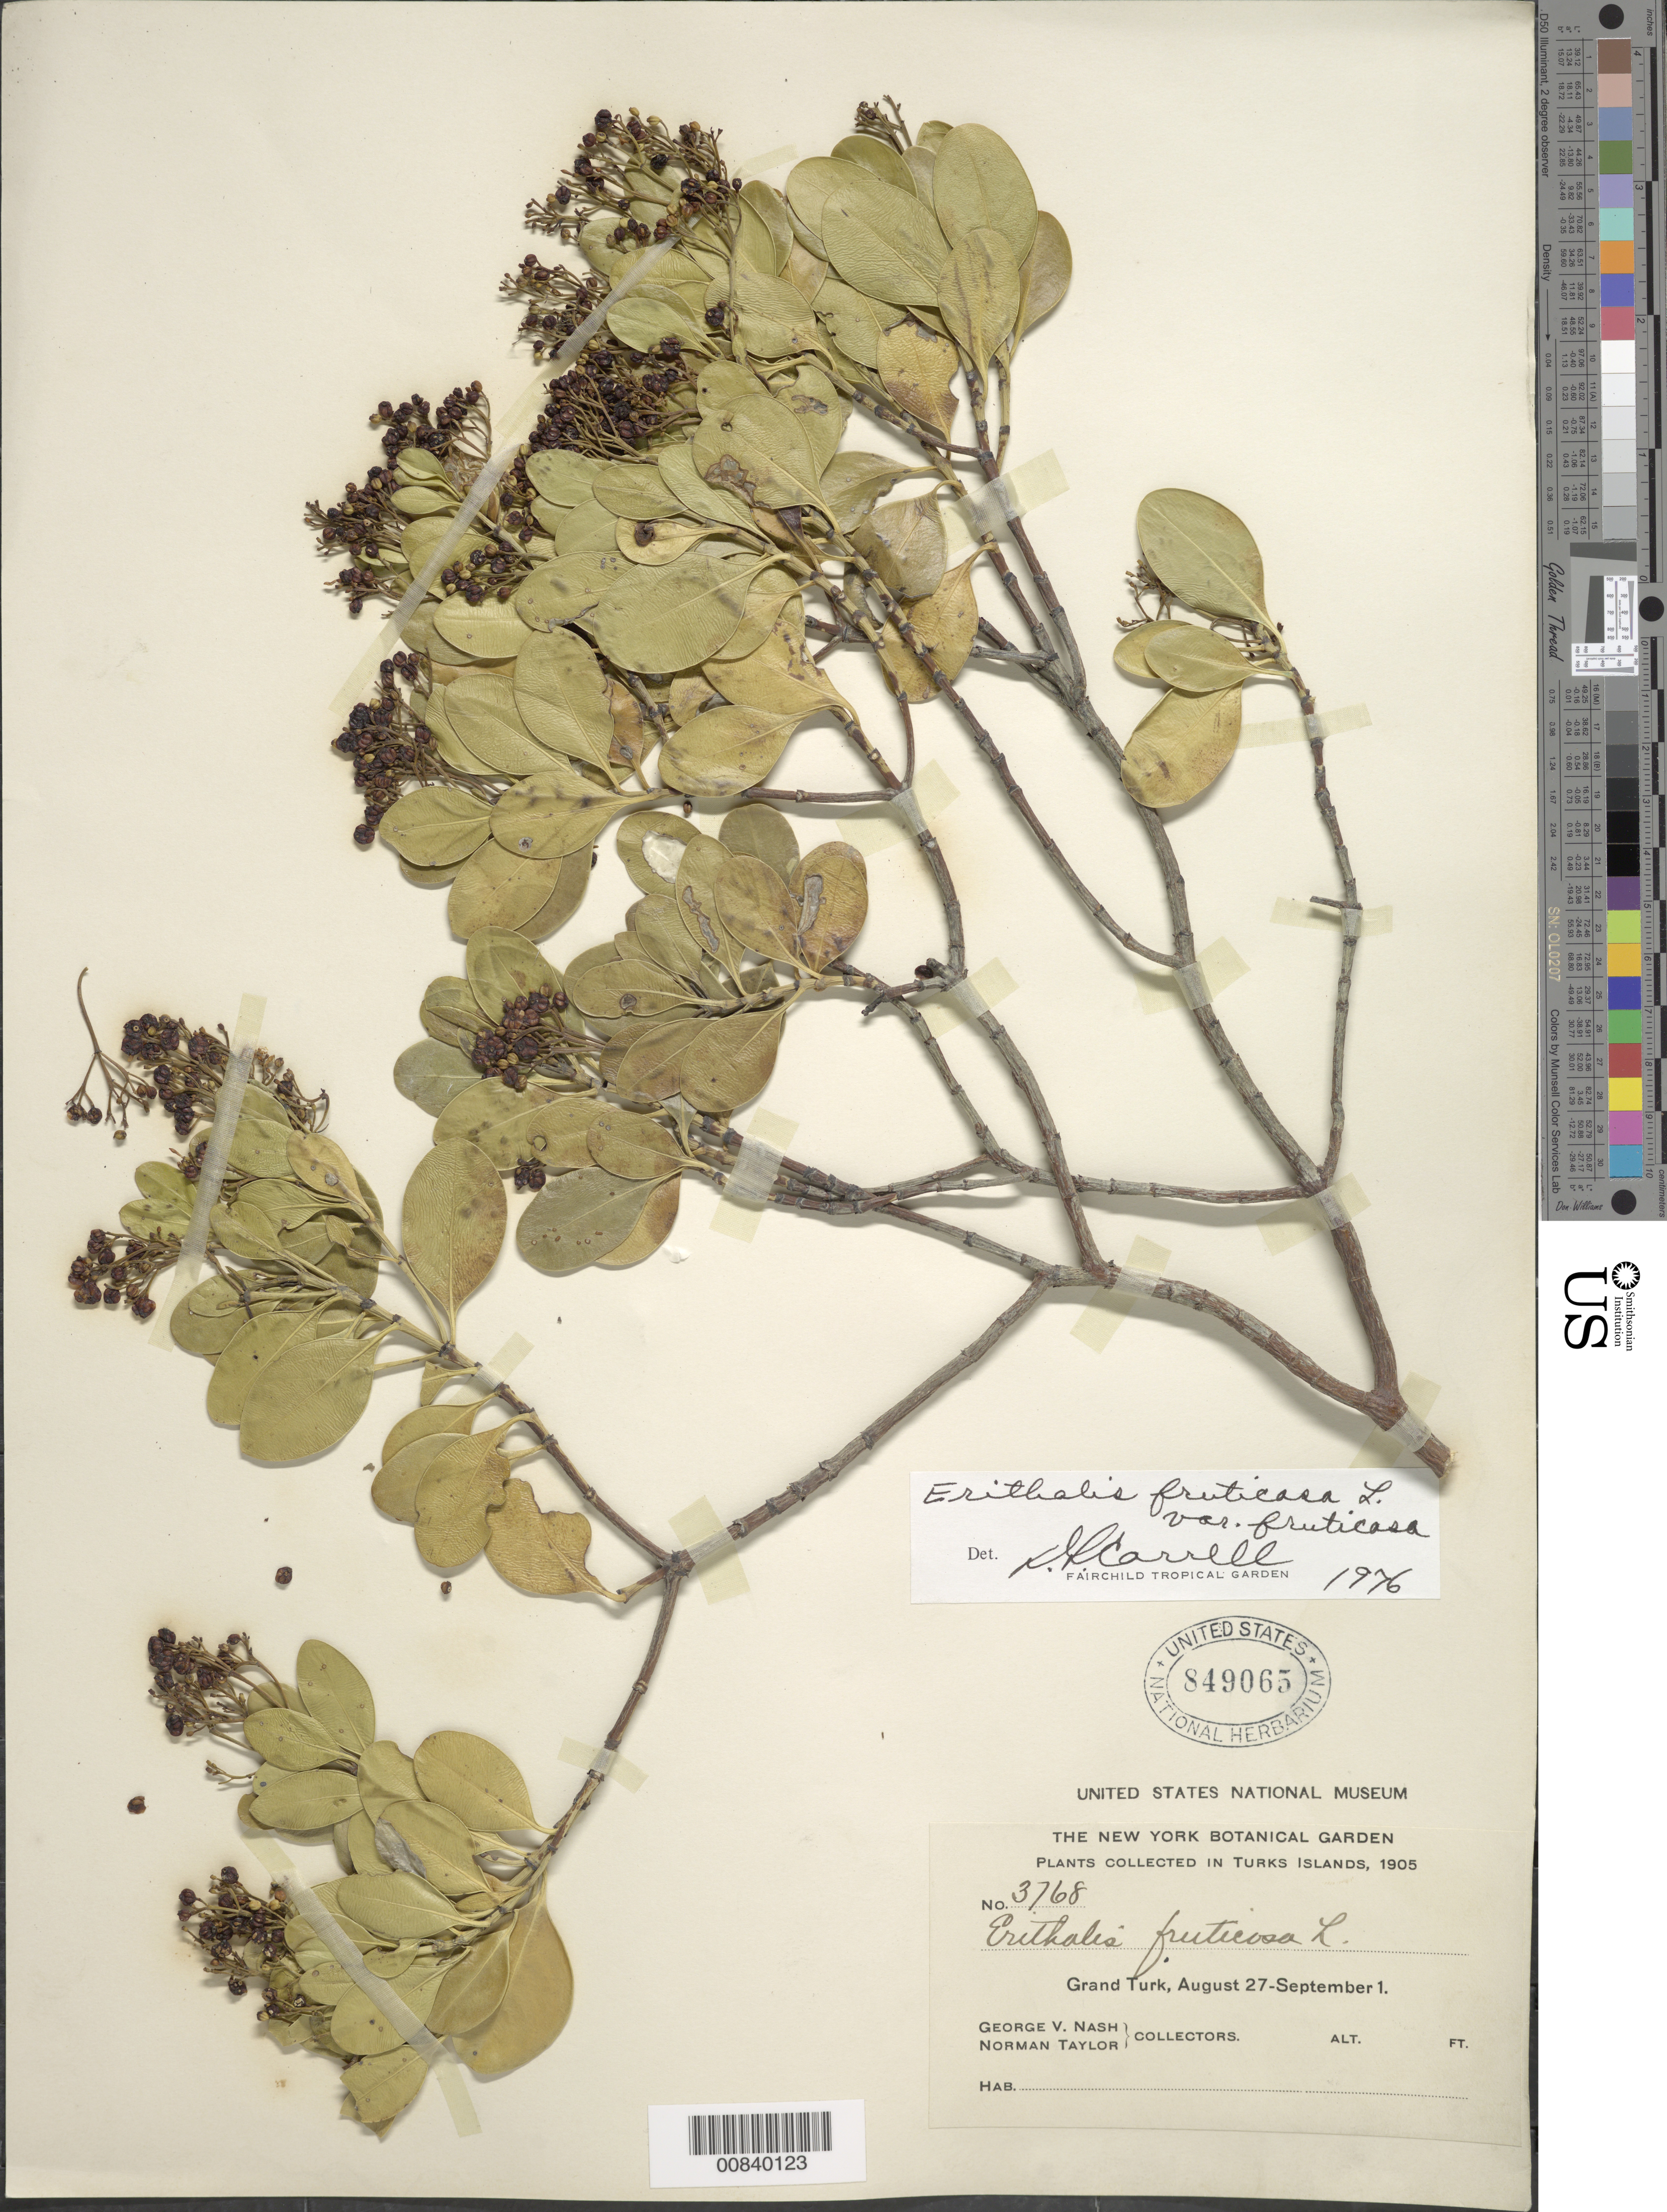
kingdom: Plantae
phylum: Tracheophyta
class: Magnoliopsida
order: Gentianales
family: Rubiaceae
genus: Erithalis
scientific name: Erithalis fruticosa var. fruticosa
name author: L.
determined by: Correll, D. S.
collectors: G. V. Nash & N. Taylor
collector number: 3768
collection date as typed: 27 Aug 1905 to 01 Sep 1905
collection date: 1905-08-27/1905-09-01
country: Turks and Caicos Islands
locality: Grand Turk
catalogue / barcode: US 849065